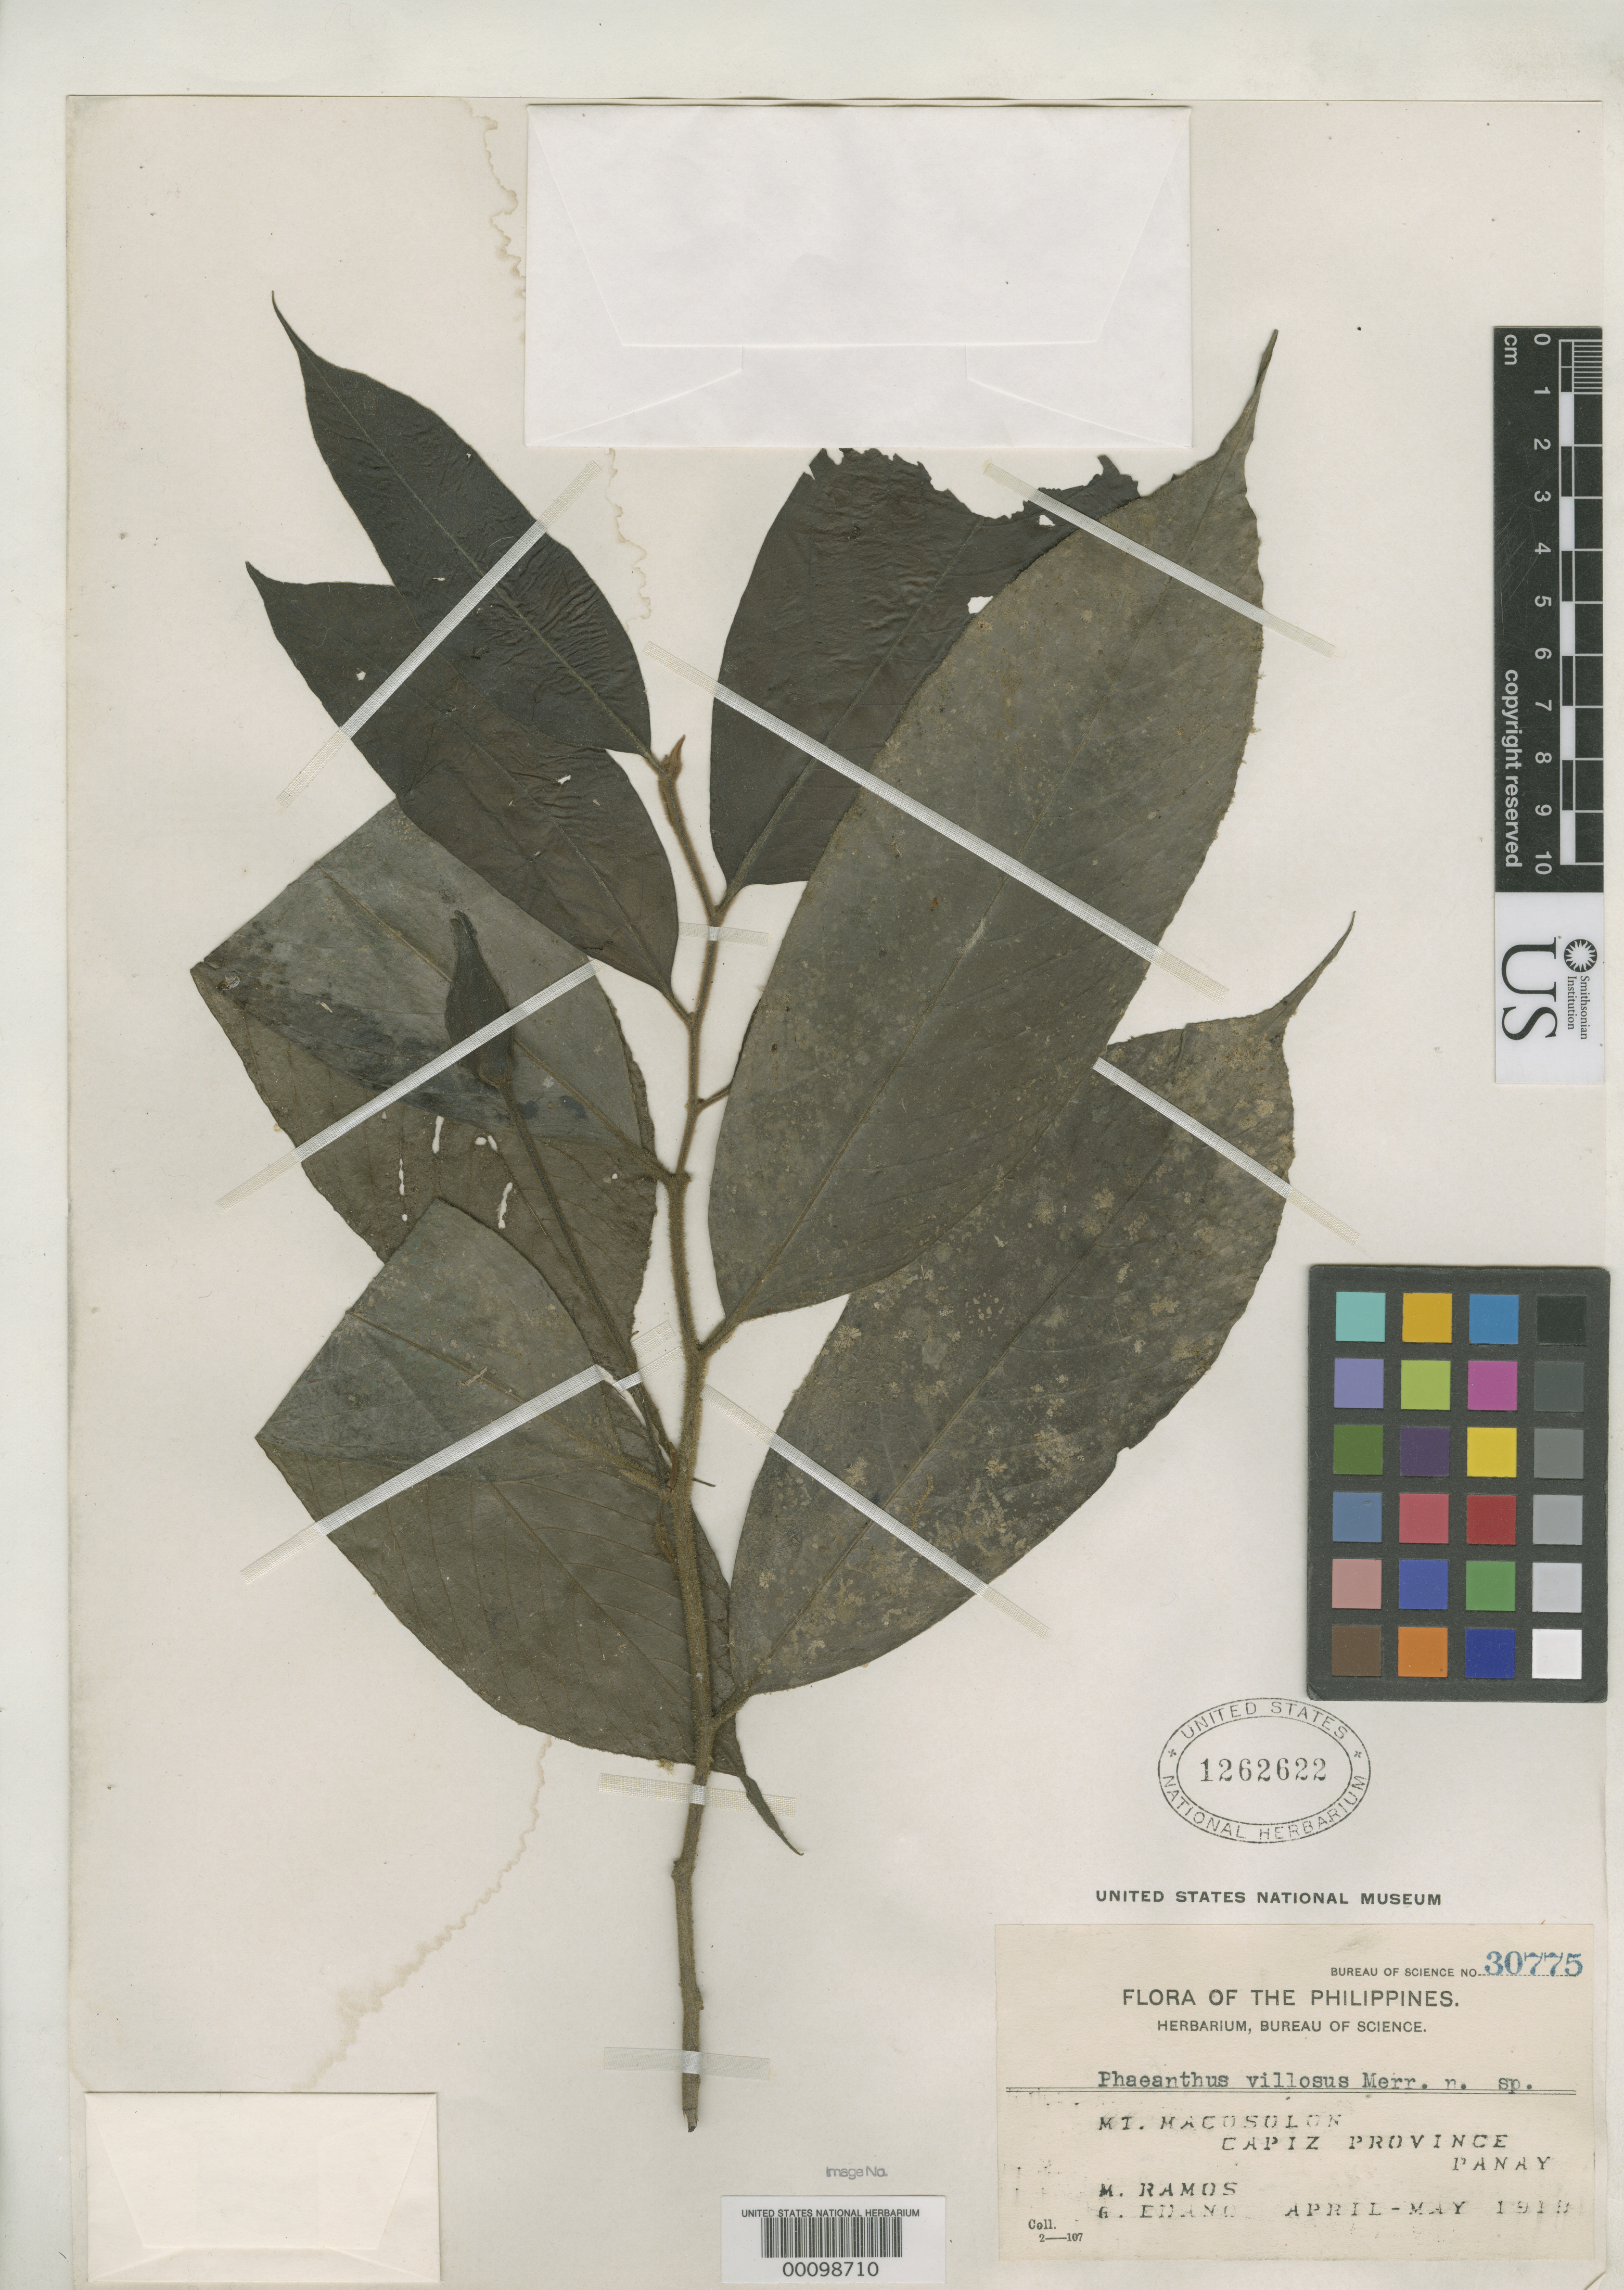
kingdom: Plantae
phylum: Tracheophyta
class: Magnoliopsida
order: Magnoliales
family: Annonaceae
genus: Phaeanthus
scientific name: Phaeanthus villosus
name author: Merr.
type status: Isotype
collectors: M. Ramos & G. E. Edaño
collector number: Bur. Sci. 30775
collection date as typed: Apr 1918 to -- May 1918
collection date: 1918-04/1918-05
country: Philippines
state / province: Western Visayas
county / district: Capiz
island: Panay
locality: Mt. Macosolon.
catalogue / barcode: US 1262622